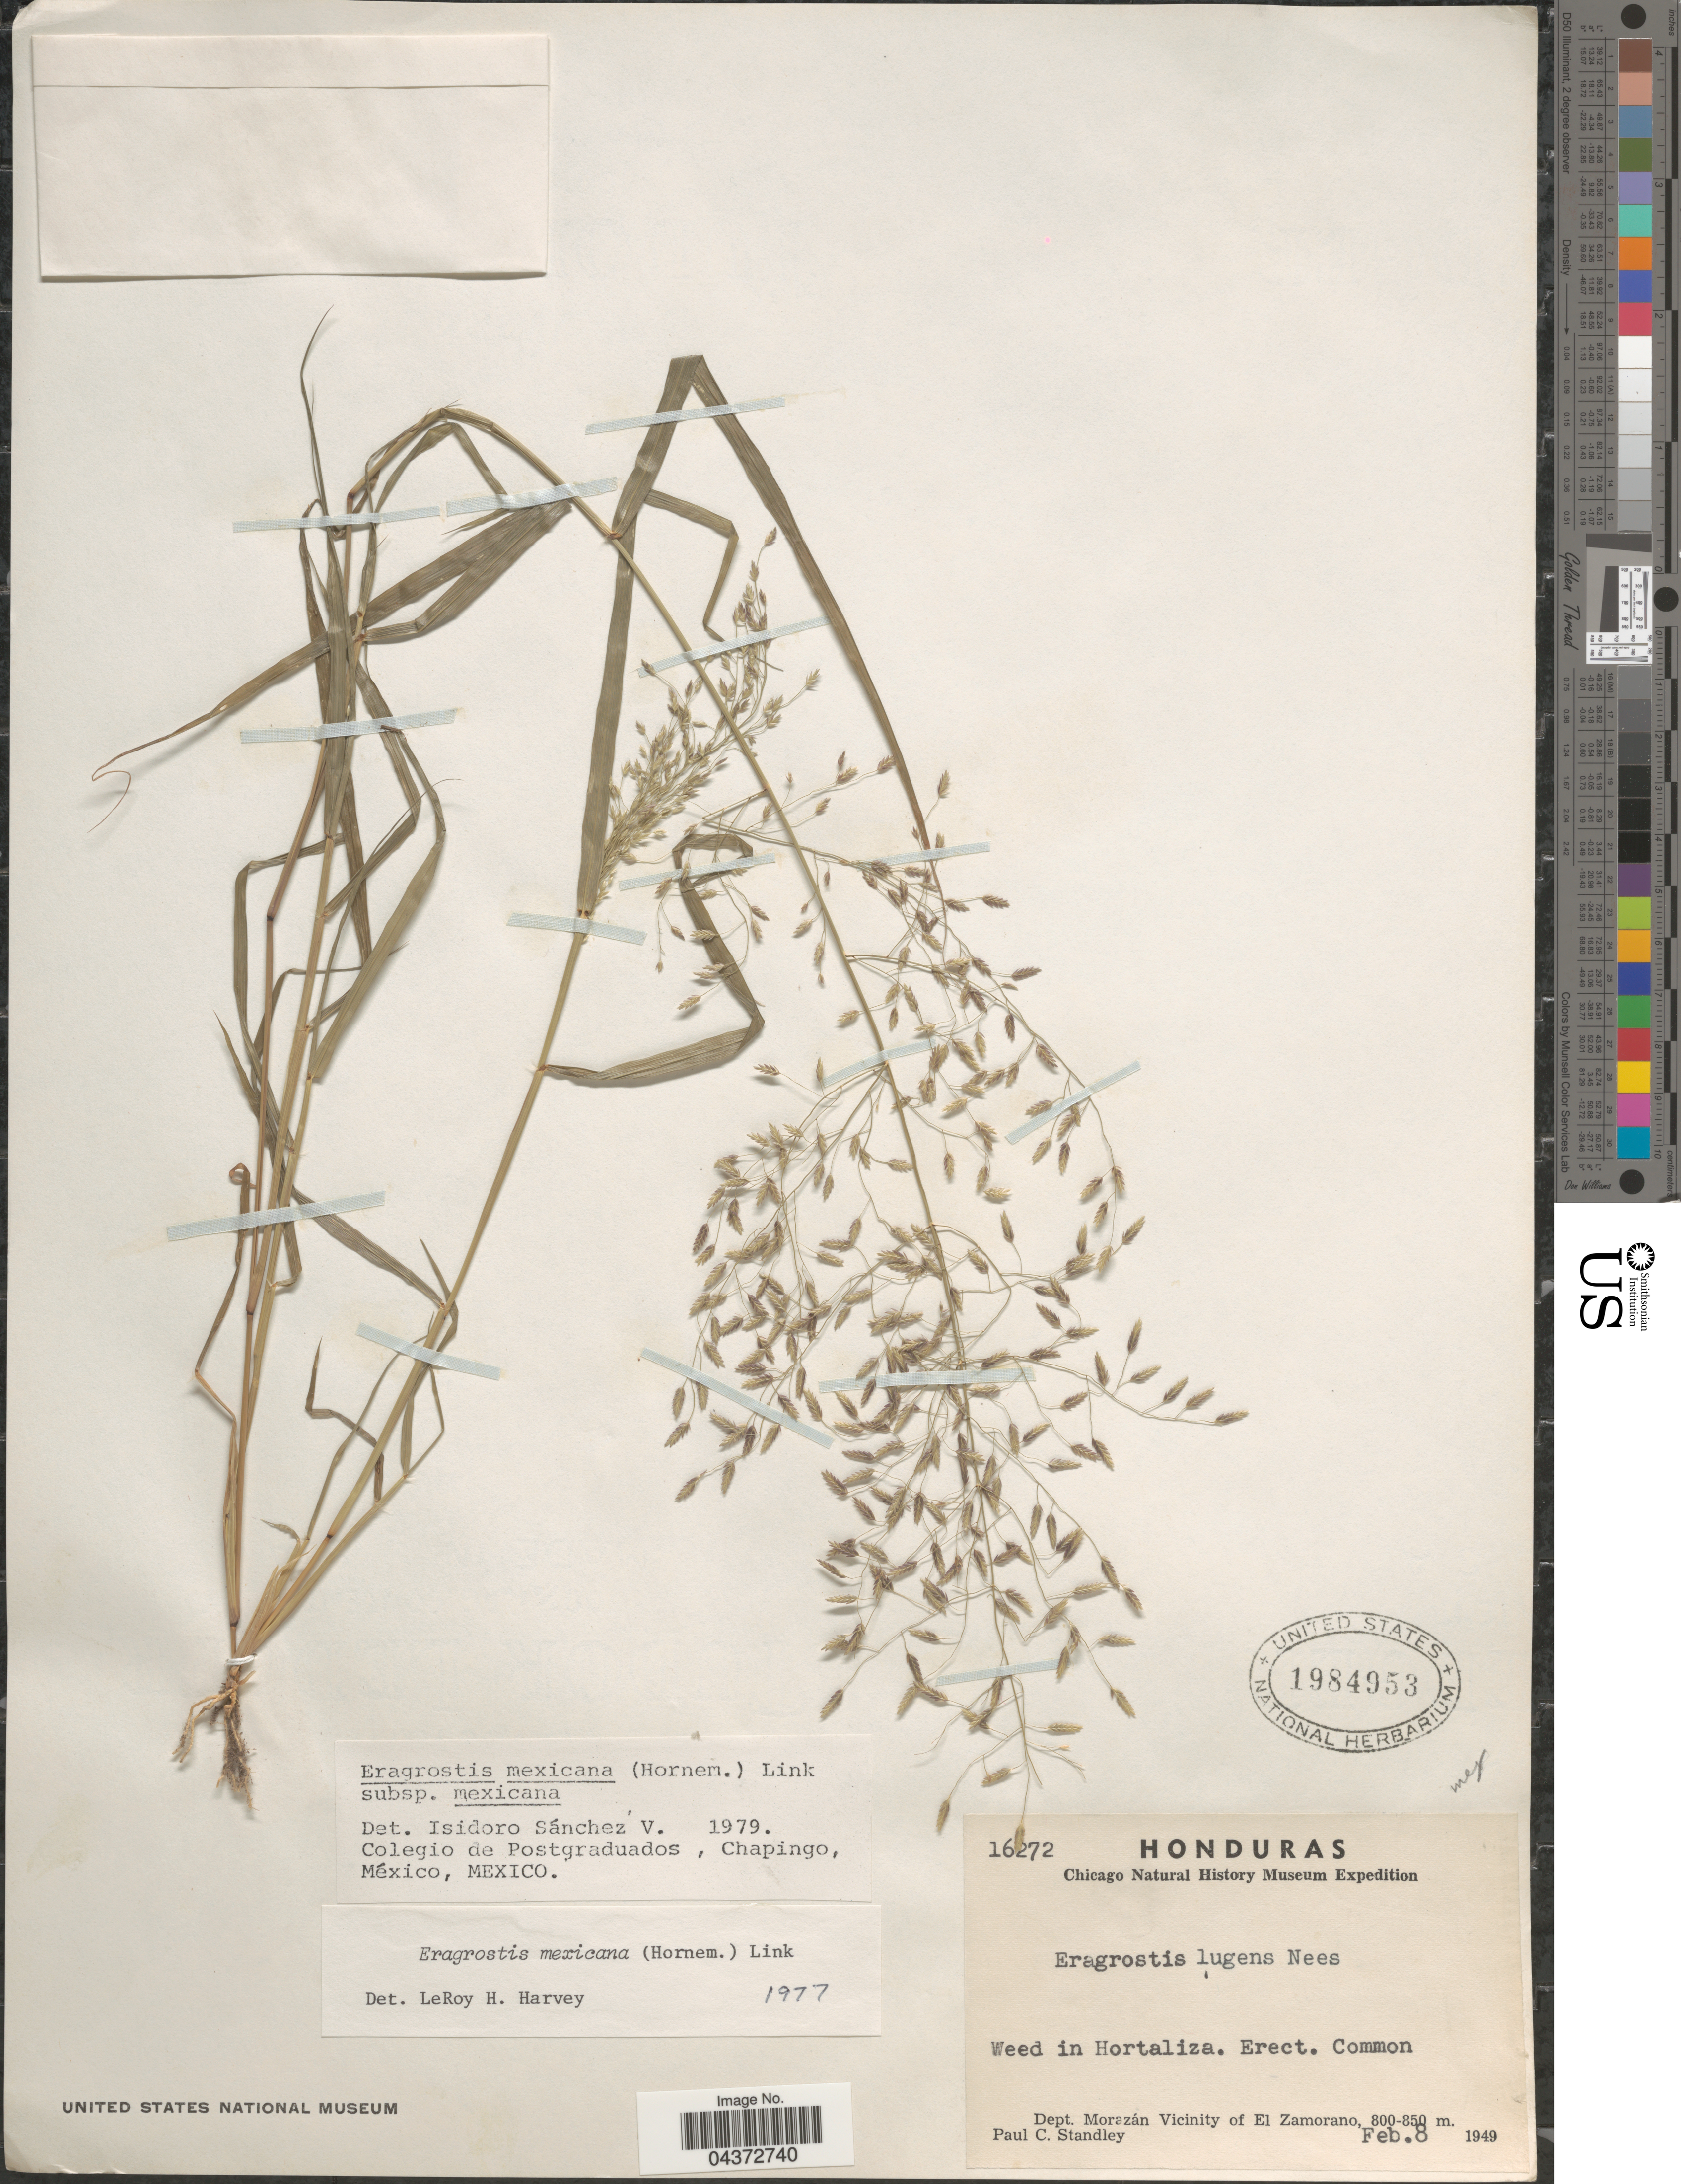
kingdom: Plantae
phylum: Tracheophyta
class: Liliopsida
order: Poales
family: Poaceae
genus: Eragrostis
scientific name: Eragrostis mexicana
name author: (Hornem.) Link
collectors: P. C. Standley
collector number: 16272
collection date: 1949-02-08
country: Honduras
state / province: Fco. Morazán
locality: Chicago Natural History Museum Expedition. In Hortaliza. Common. Dept. Morazán Vicinity of El Zamorano.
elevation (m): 800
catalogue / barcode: US 1984953